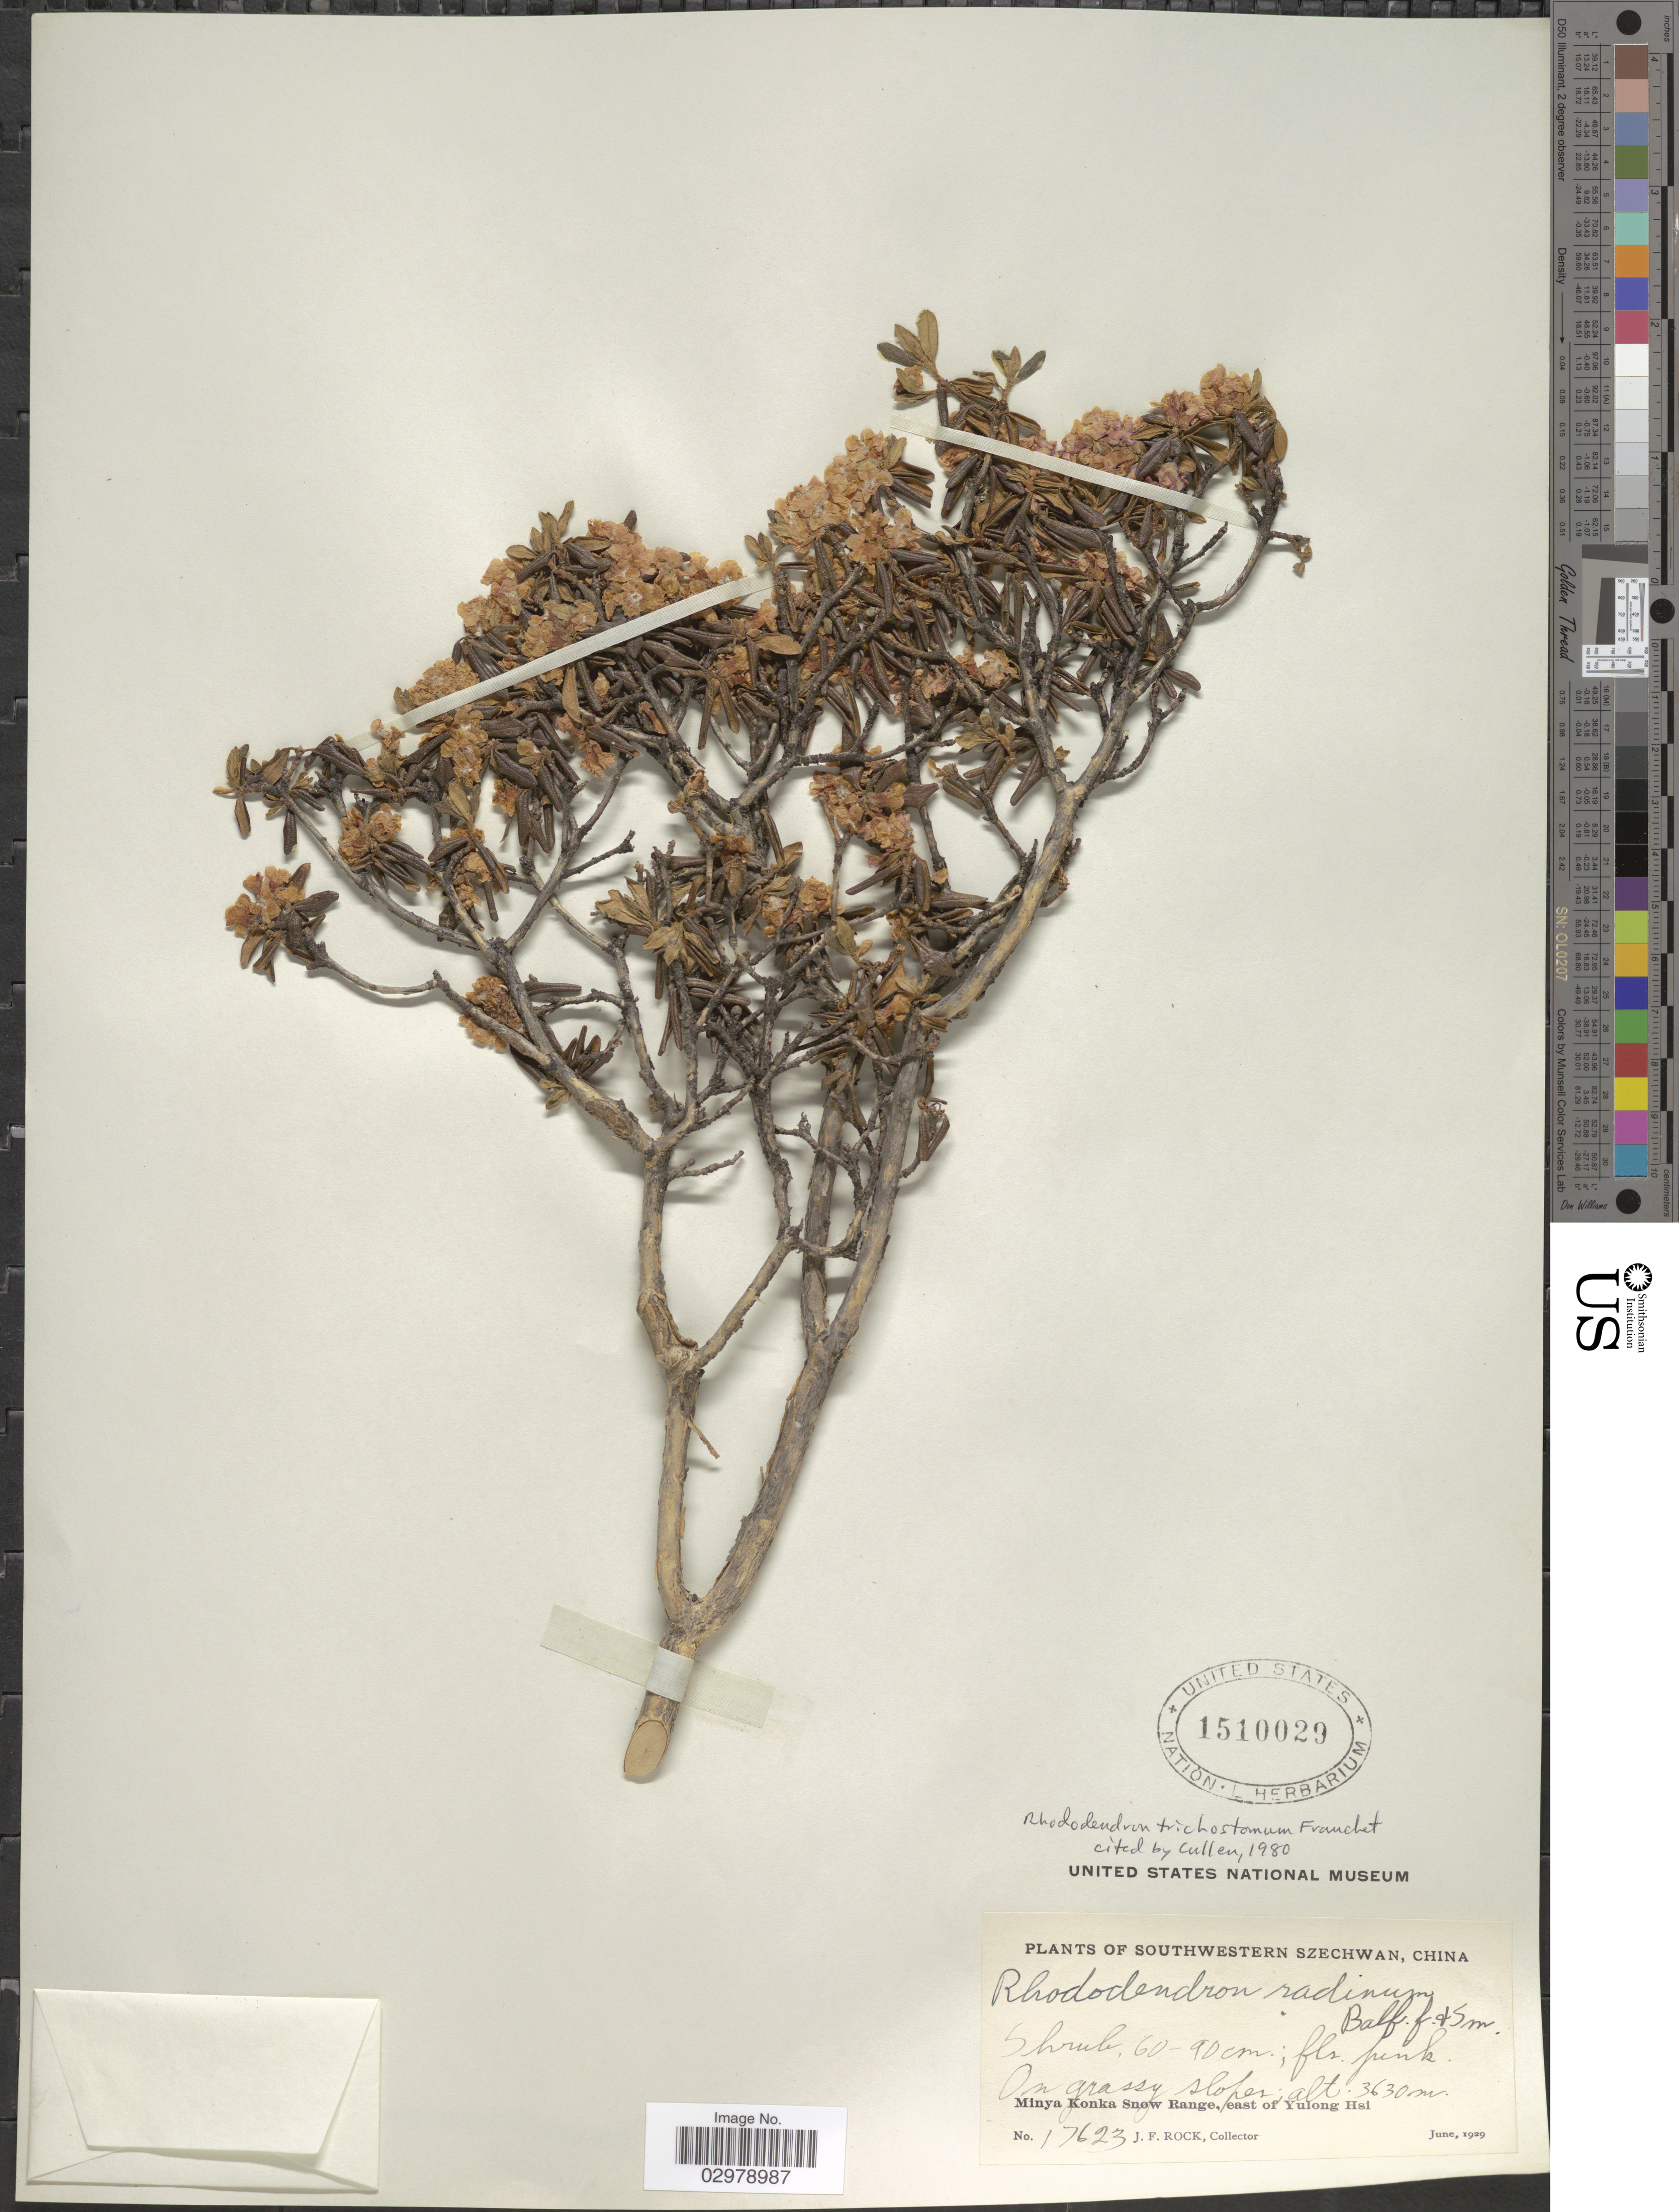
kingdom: Plantae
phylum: Tracheophyta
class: Magnoliopsida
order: Ericales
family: Ericaceae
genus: Rhododendron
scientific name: Rhododendron trichostomum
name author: Franch.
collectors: J. Rock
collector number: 17623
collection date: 1929-06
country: China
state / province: Sichuan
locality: Southwestern Szechwan. Minya Konka Snow Range, east of Yulong Hsi.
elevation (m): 3630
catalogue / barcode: US 1510029